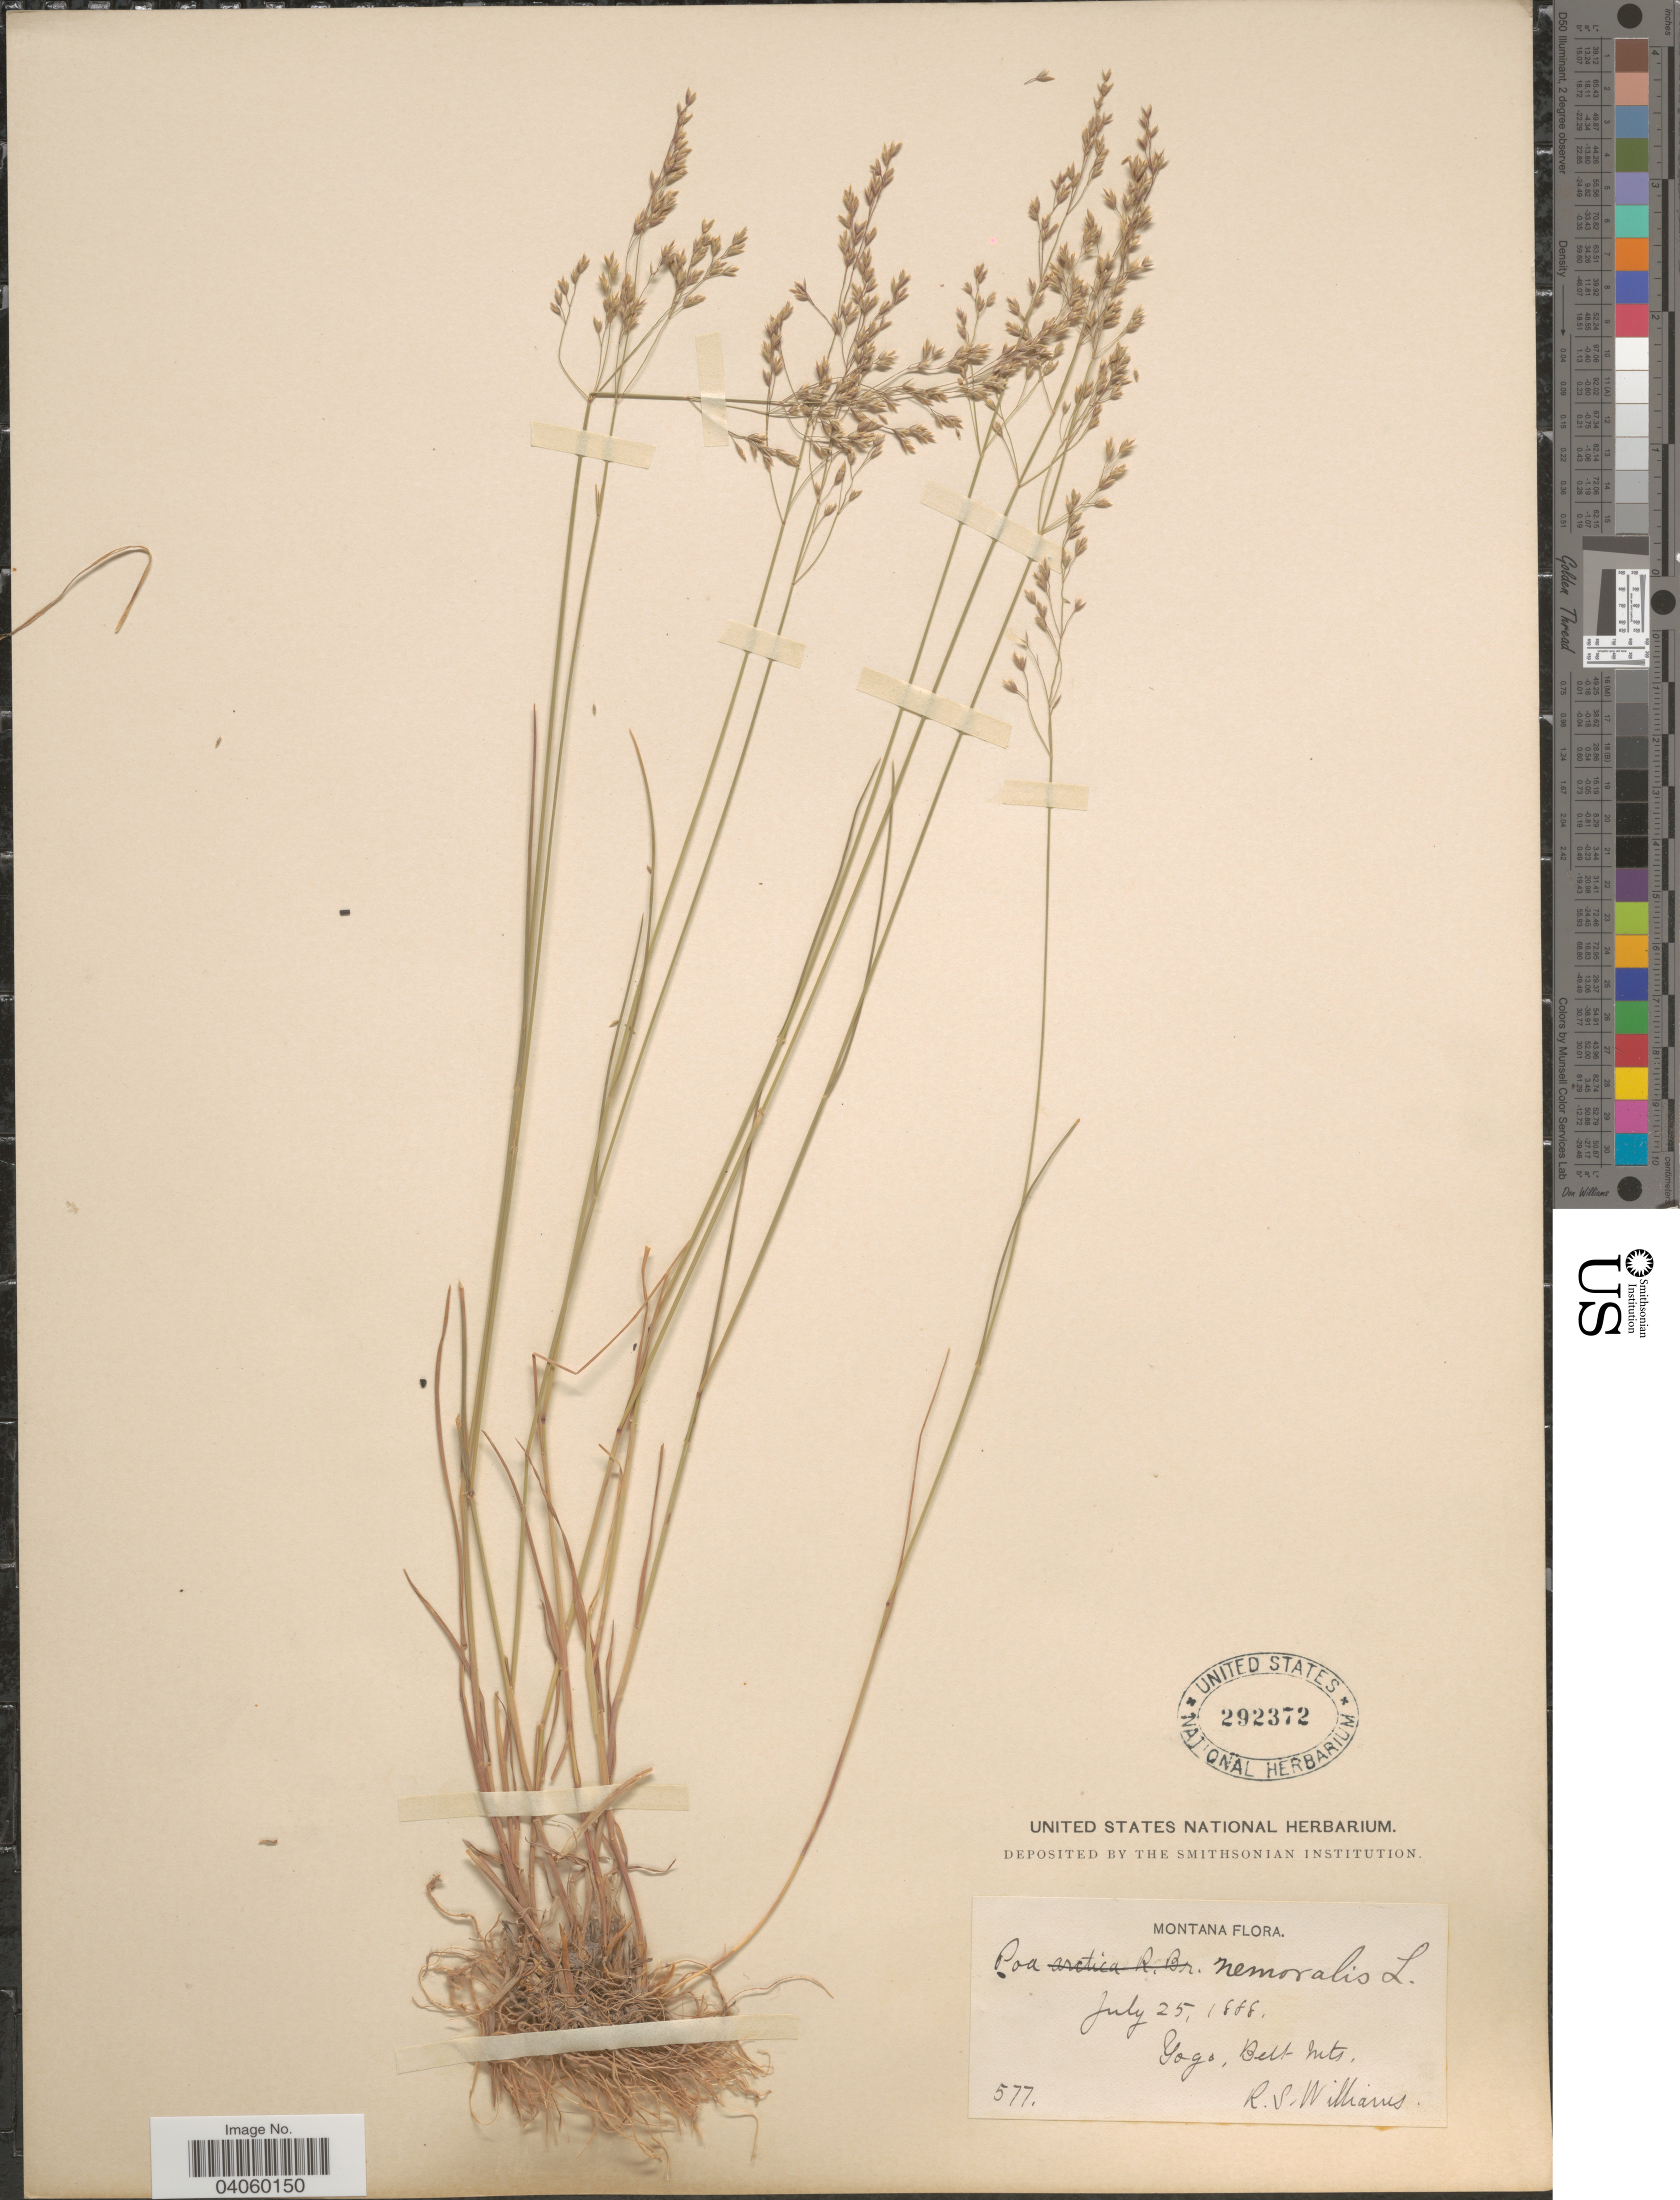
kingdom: Plantae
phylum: Tracheophyta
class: Liliopsida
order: Poales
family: Poaceae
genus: Poa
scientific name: Poa interior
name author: Rydb.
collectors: R. S. Williams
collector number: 577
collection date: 1888-07-25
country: United States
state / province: Montana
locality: Yogo, Belt Mts.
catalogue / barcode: US 292372